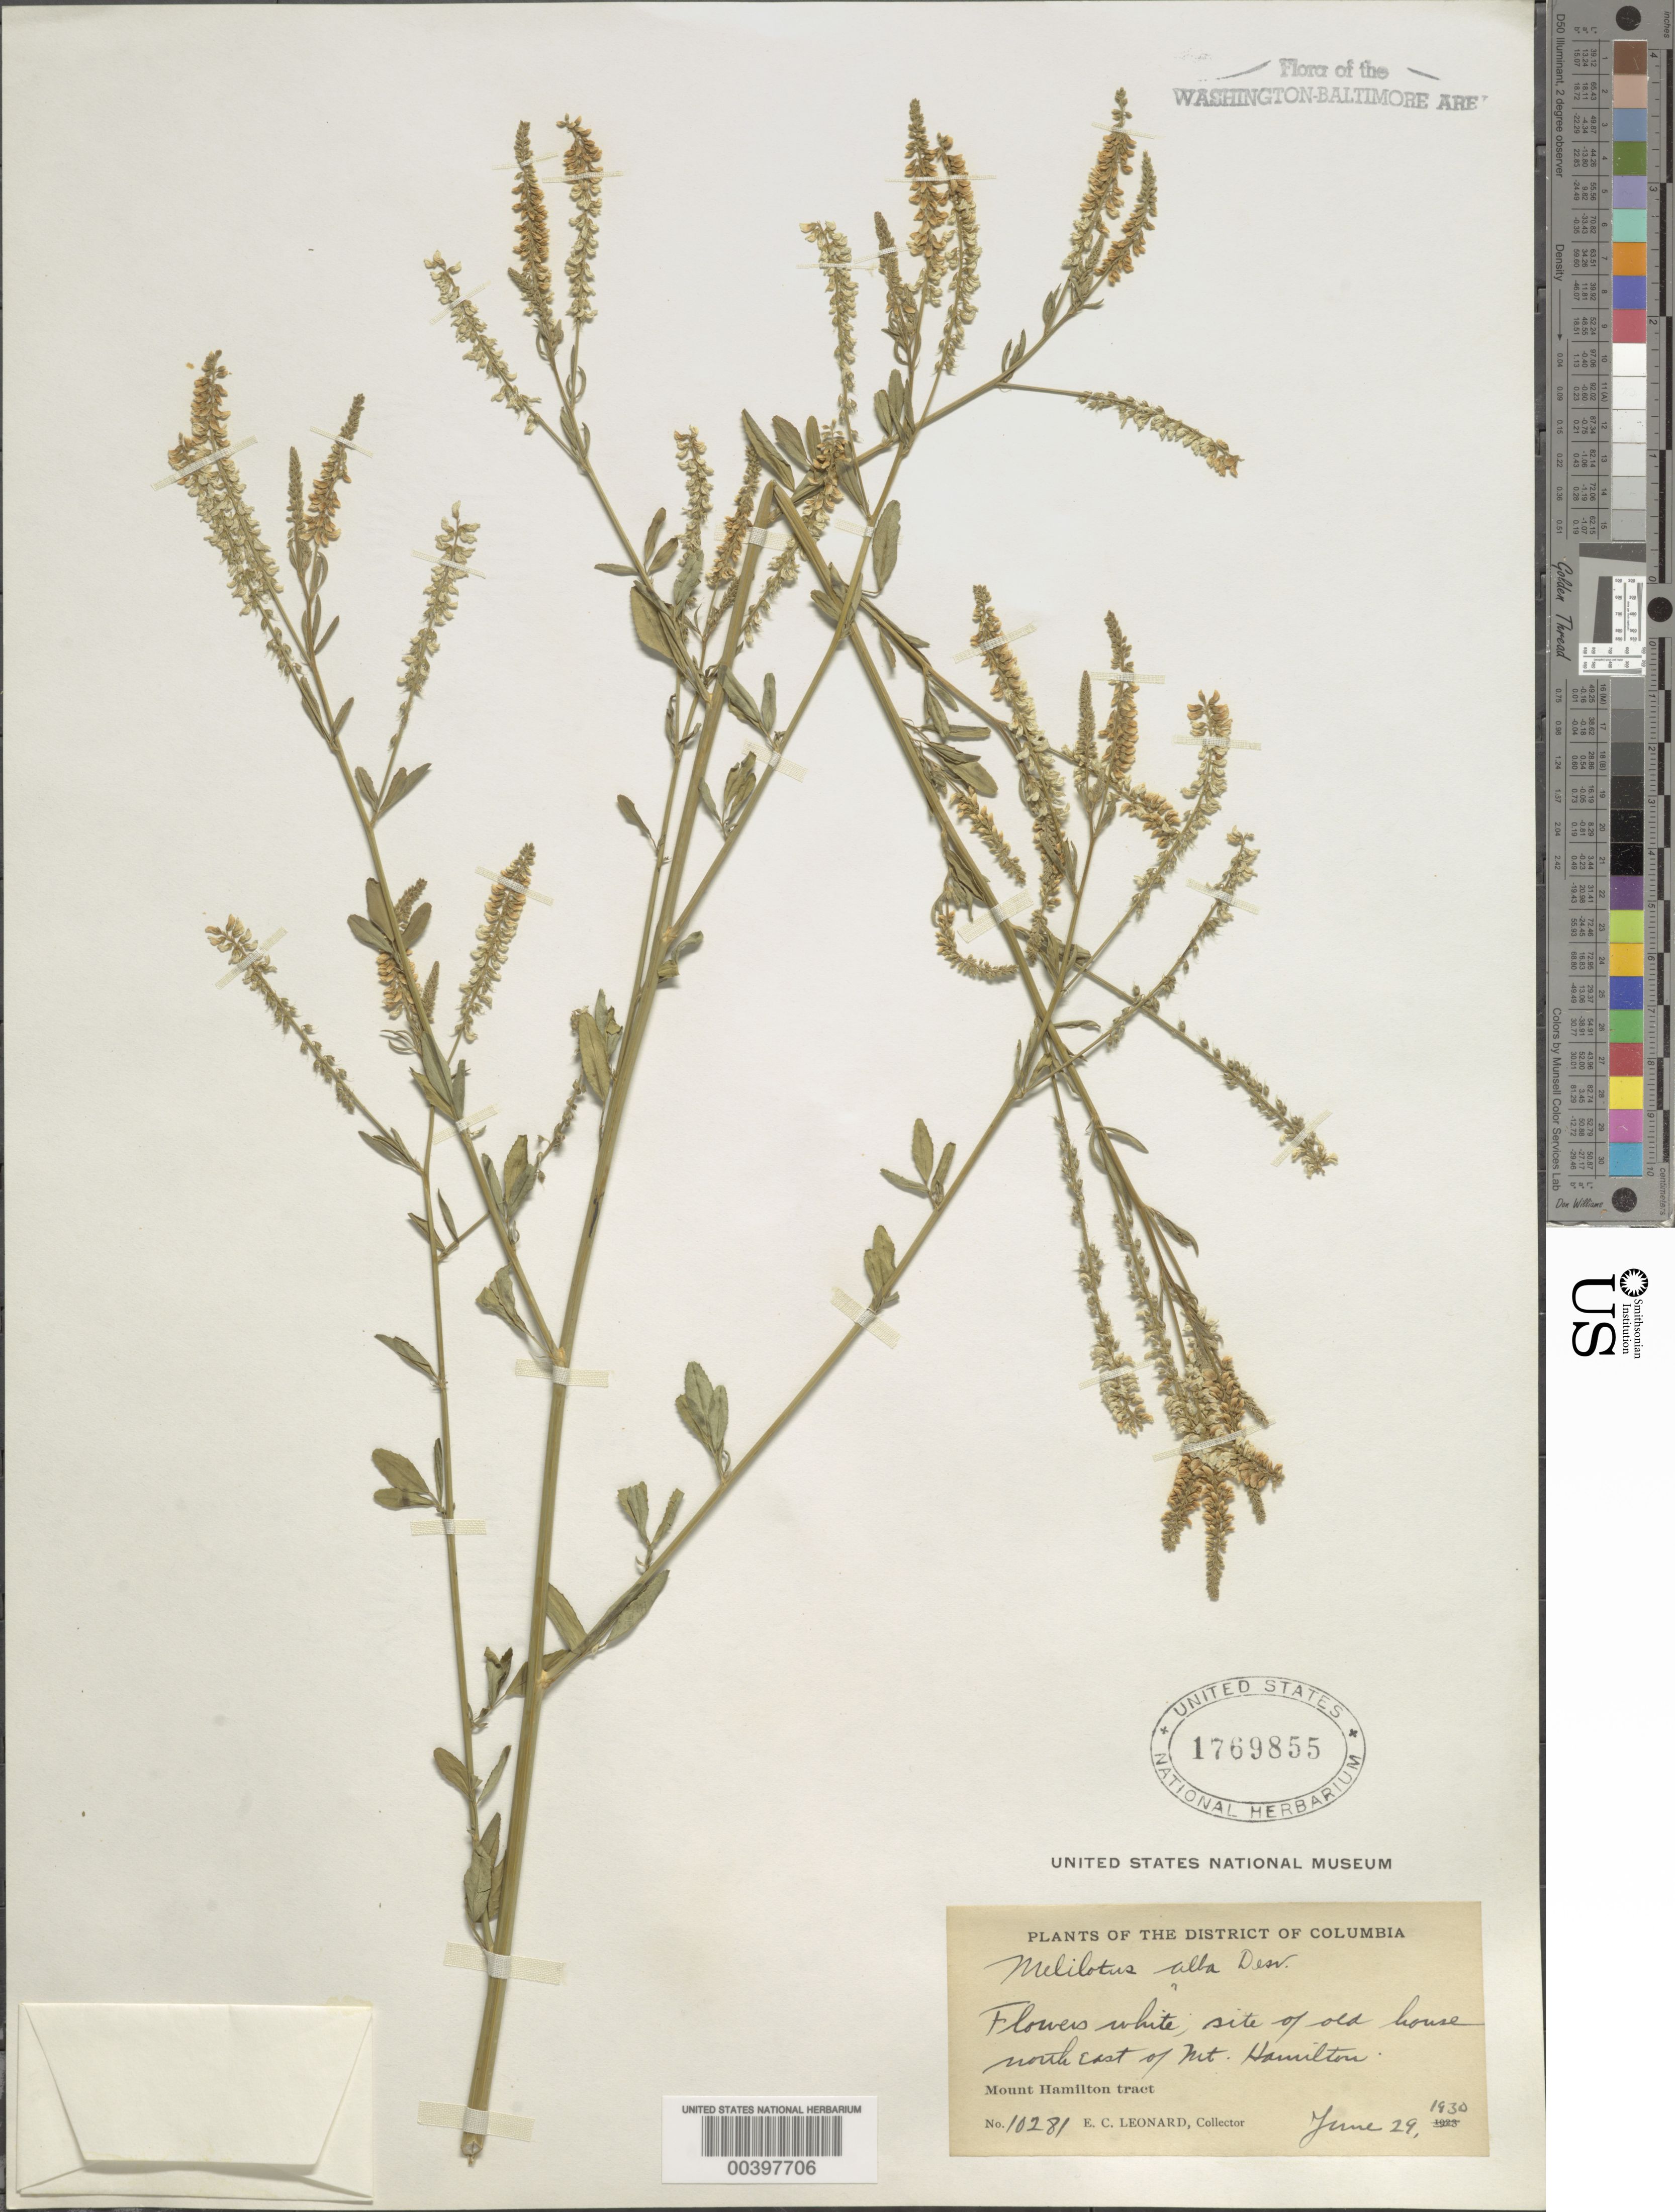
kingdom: Plantae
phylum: Tracheophyta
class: Magnoliopsida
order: Fabales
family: Fabaceae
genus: Melilotus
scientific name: Melilotus albus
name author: Medik.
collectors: E. C. Leonard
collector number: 10281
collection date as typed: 29 Jun 1930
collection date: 1930-06-29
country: United States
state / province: District of Columbia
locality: Mount Hamilton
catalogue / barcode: US 1769855